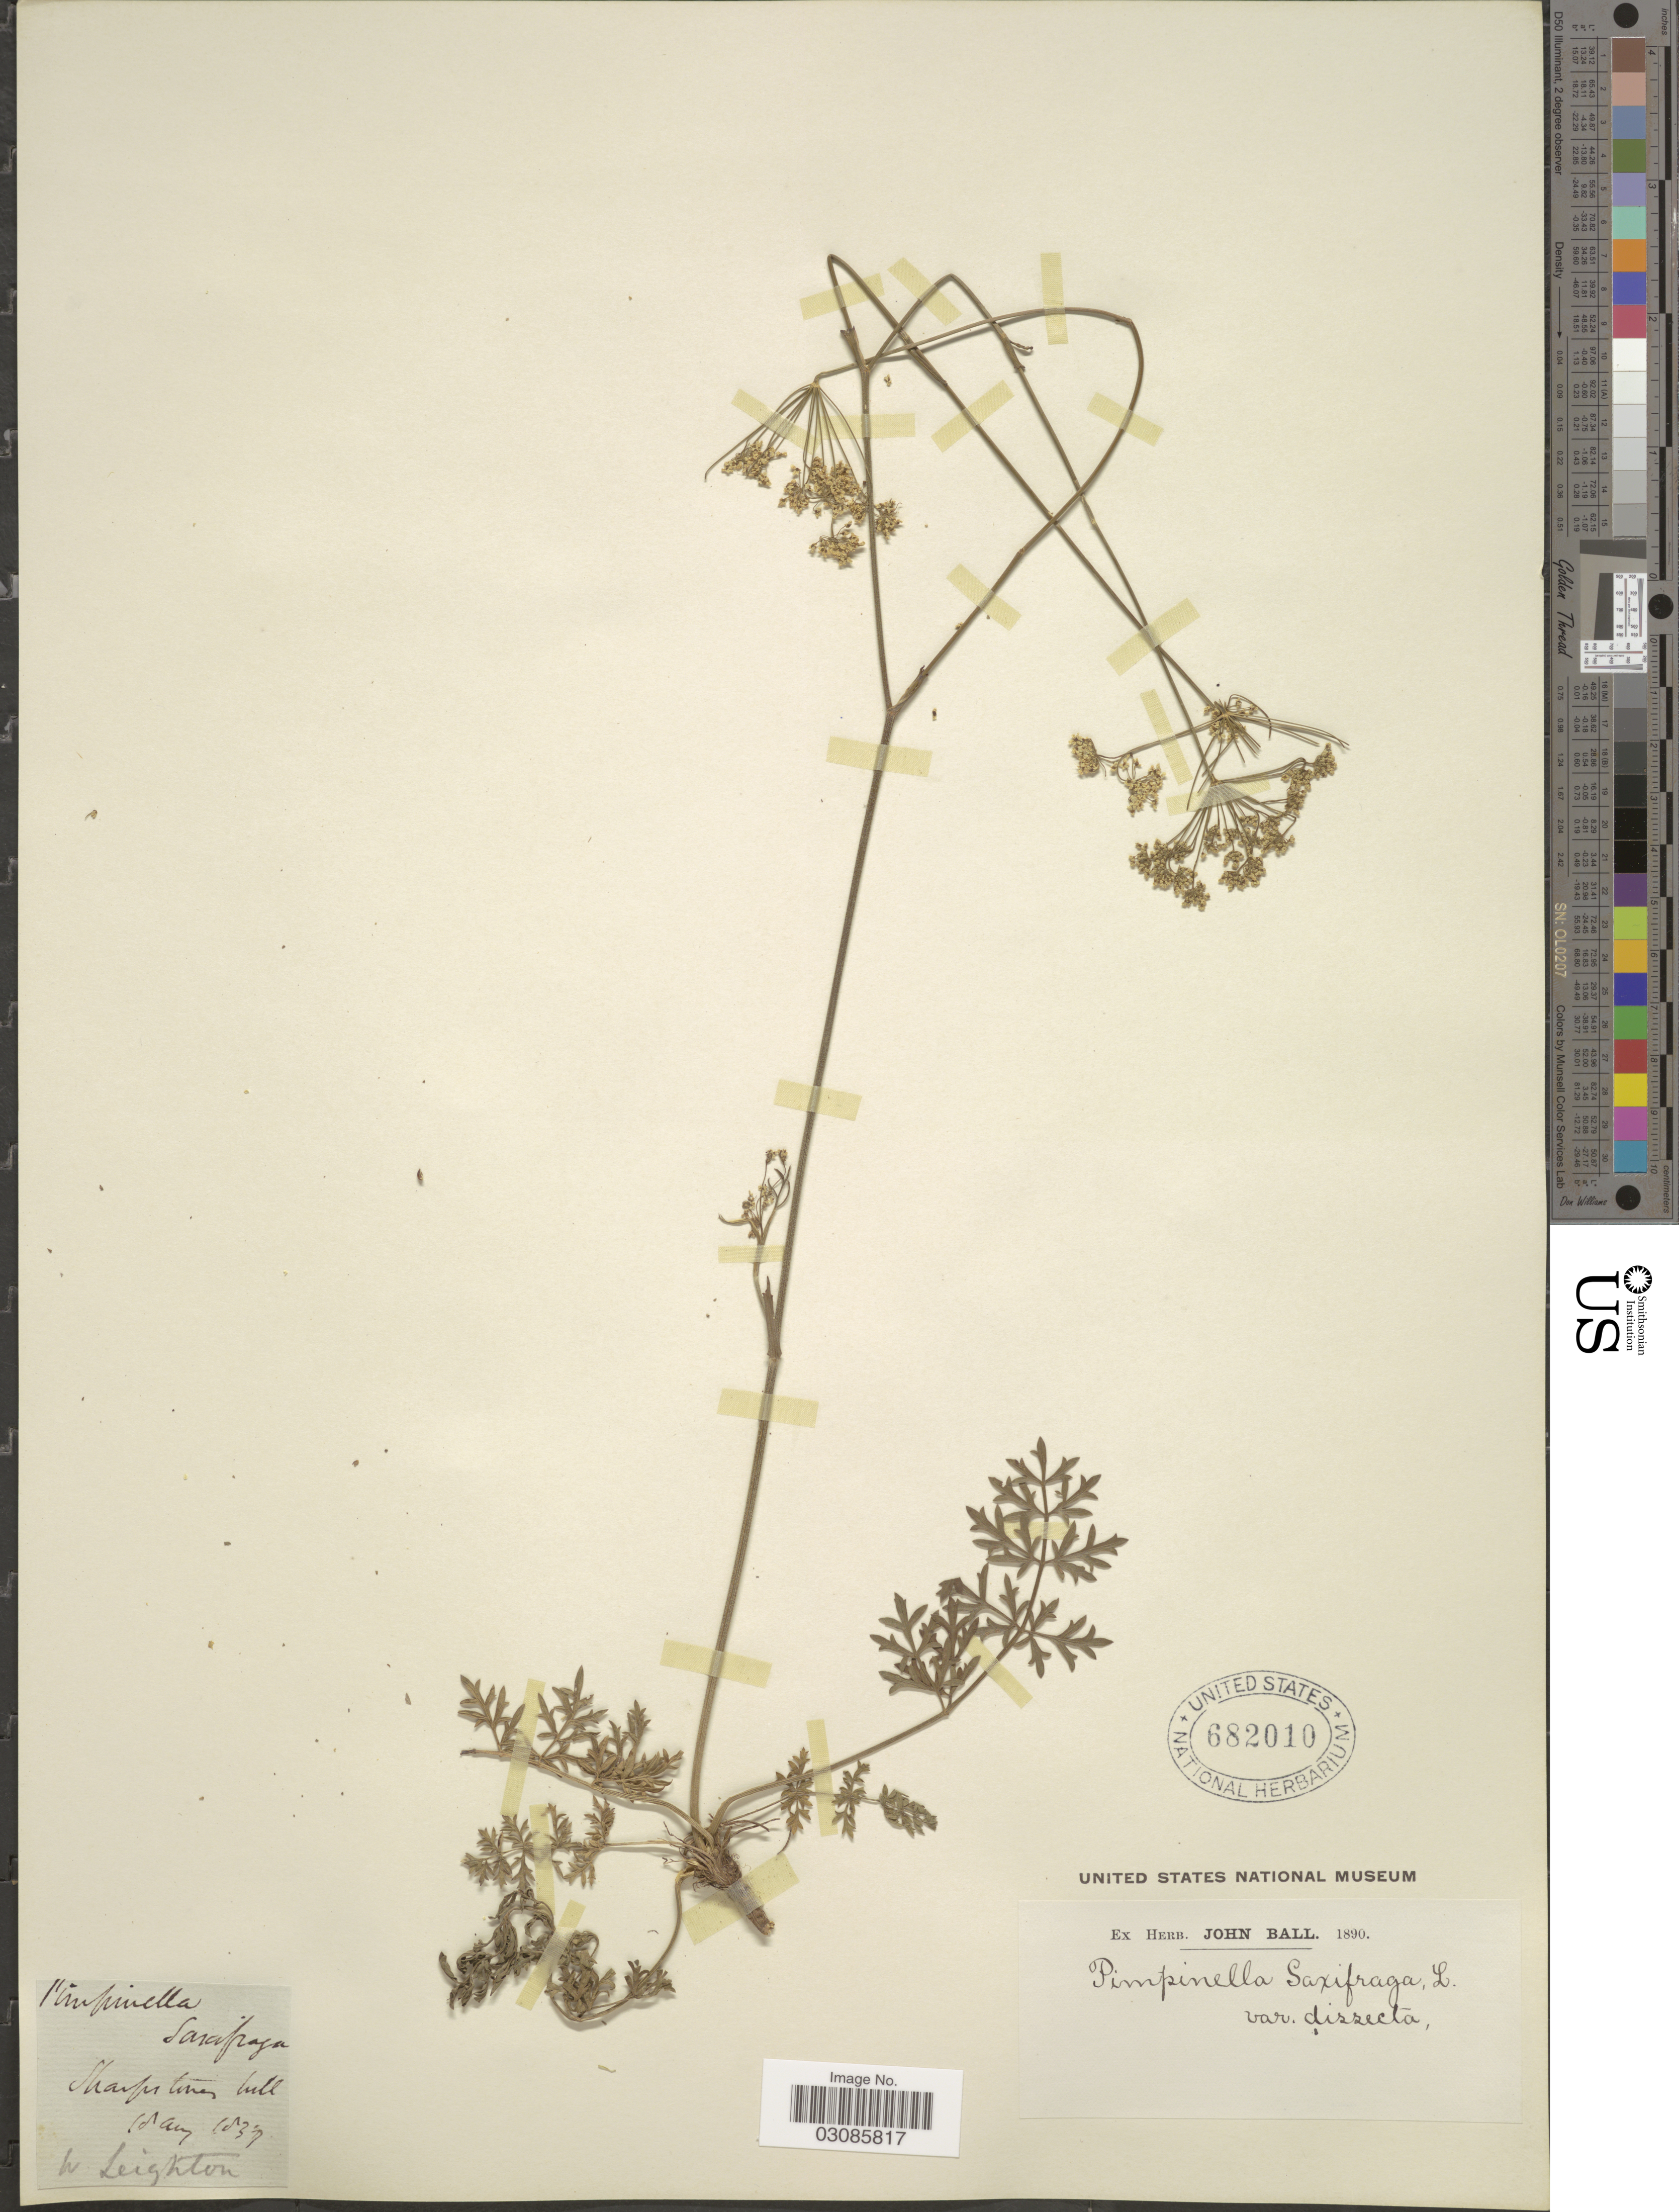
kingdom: Plantae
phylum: Tracheophyta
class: Magnoliopsida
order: Apiales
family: Apiaceae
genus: Pimpinella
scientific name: Pimpinella saxifraga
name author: L.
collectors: W. Leighton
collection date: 1839-08-18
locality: Sharpstones [interpreted] Hill. W. Leighton.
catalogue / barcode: US 682010